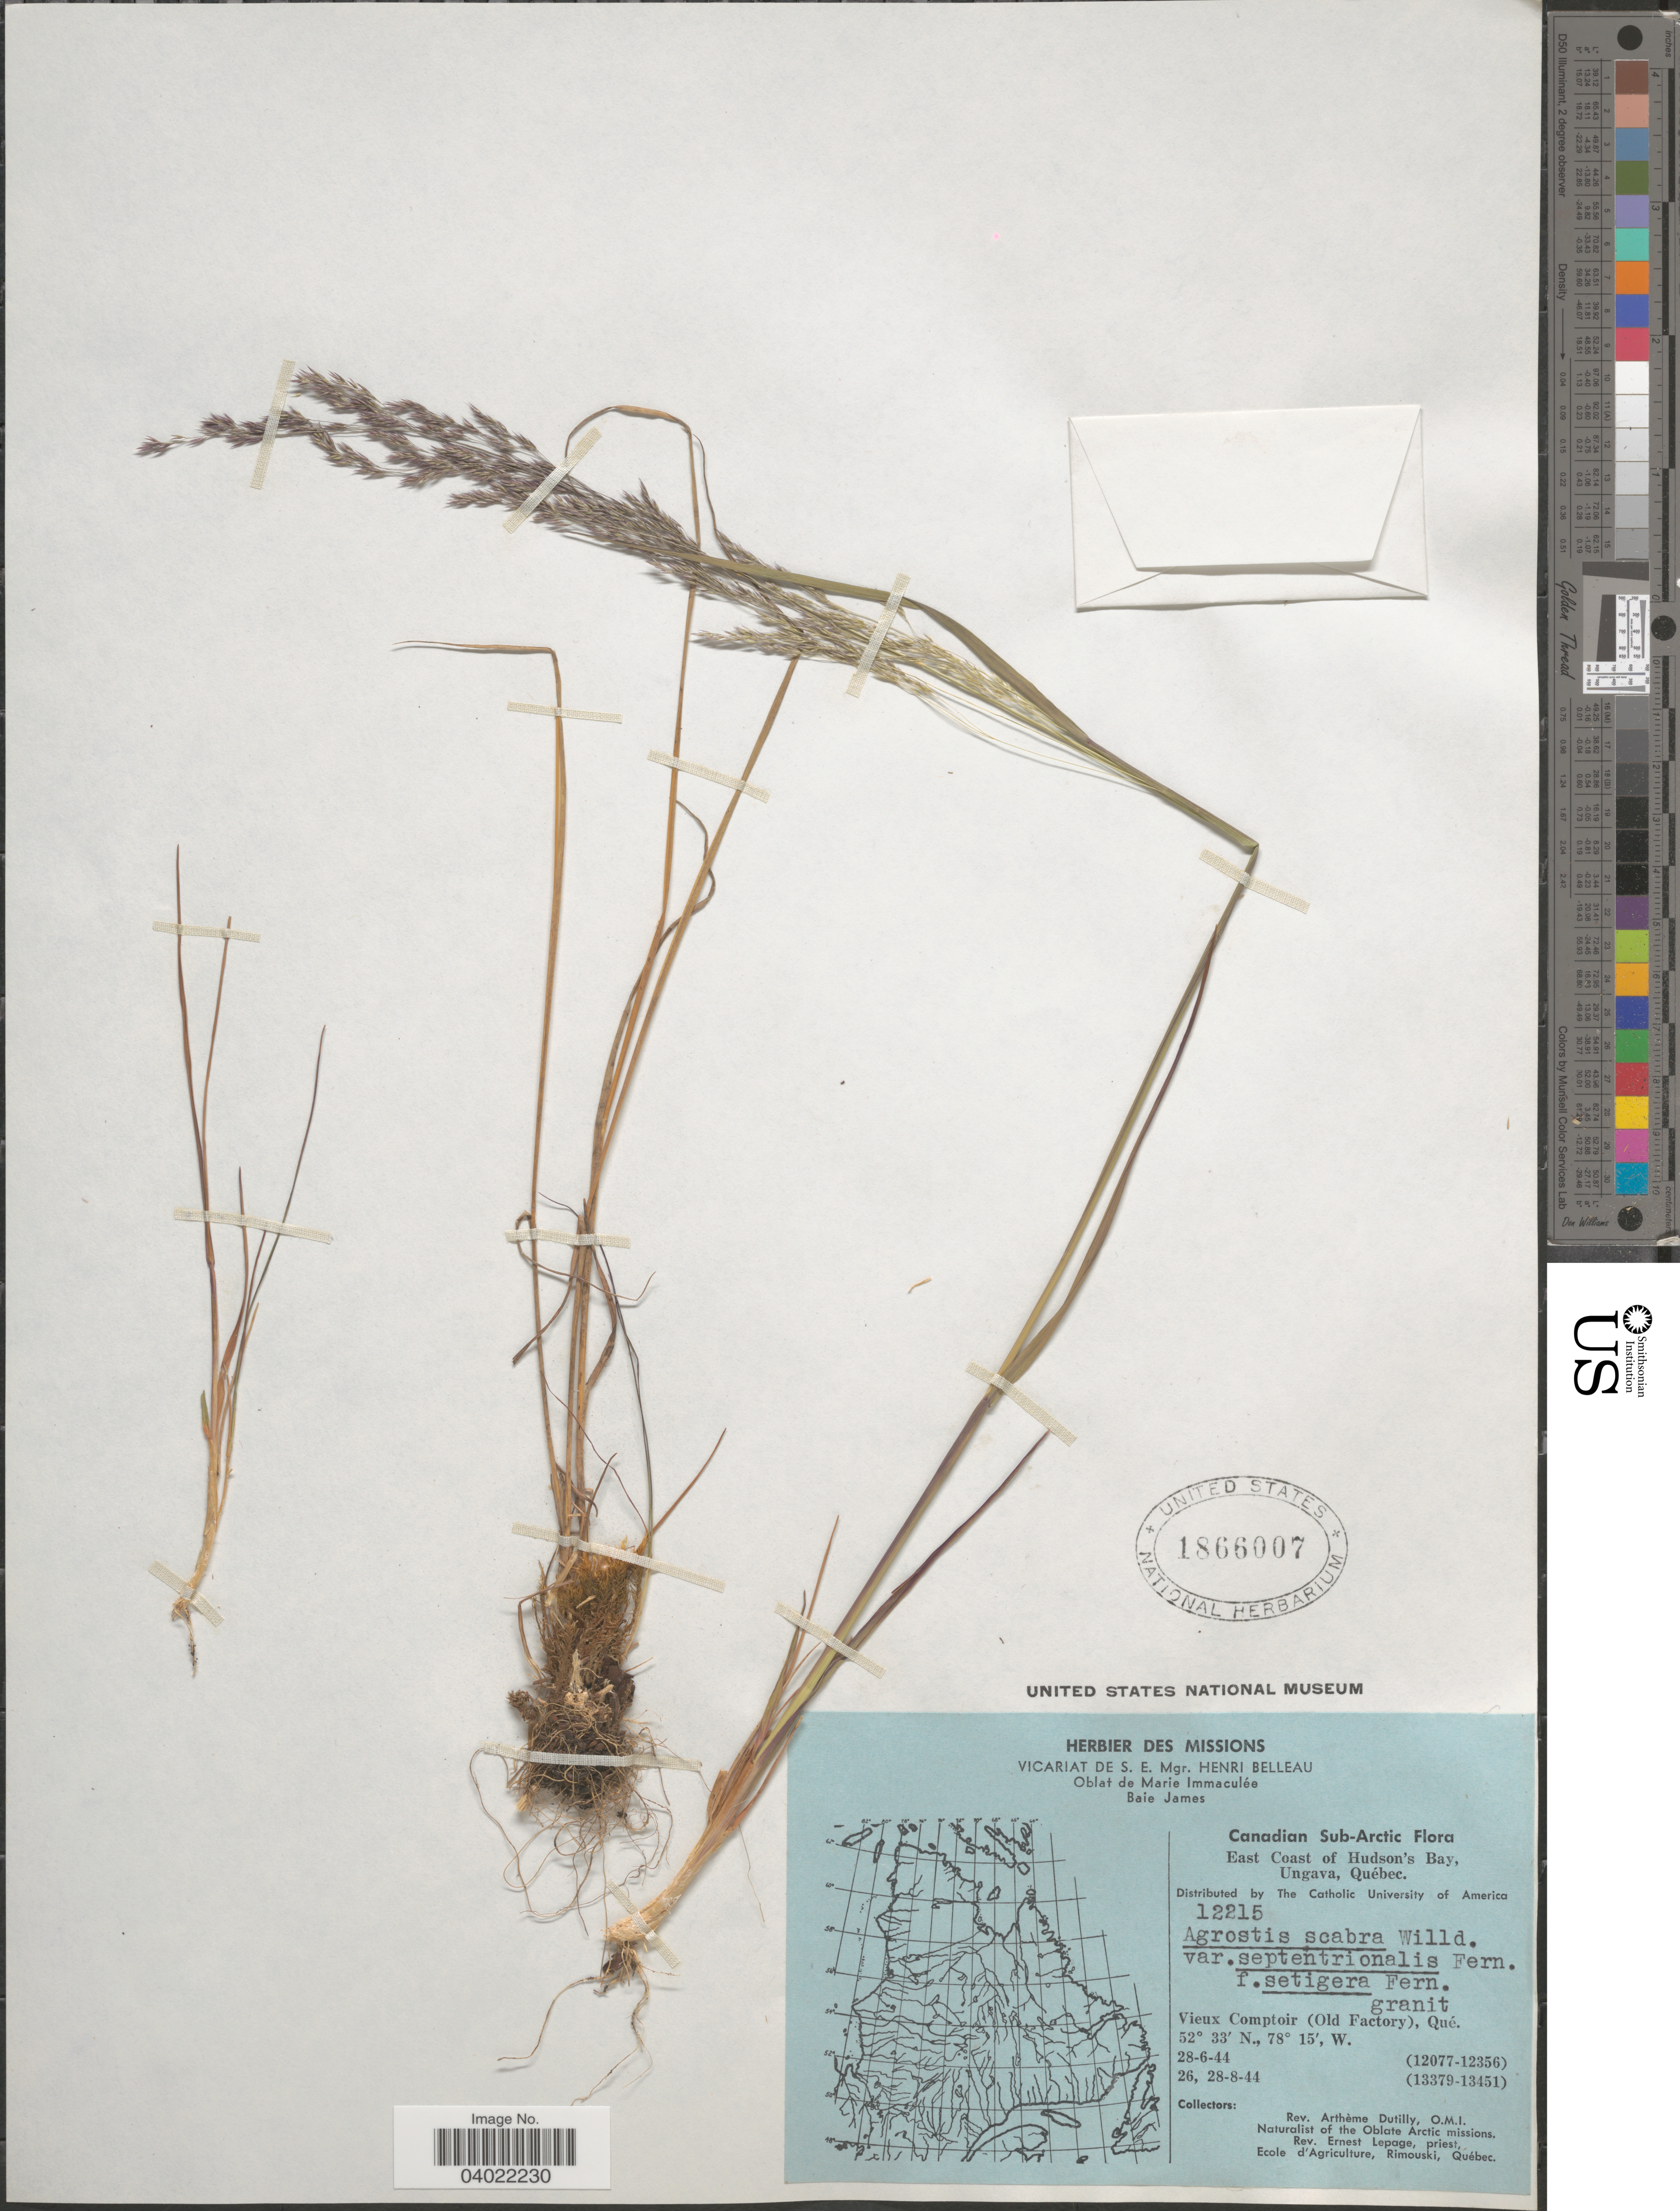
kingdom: Plantae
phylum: Tracheophyta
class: Liliopsida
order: Poales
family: Poaceae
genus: Agrostis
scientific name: Agrostis scabra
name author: Willd.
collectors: A. Dutilly & E. Lepage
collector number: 12215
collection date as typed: Transcribed d/m/y: 28/6/44 to 28/8/44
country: Canada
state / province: Quebec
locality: Canadian Sub-Arctic. East Coast of Hudson's Bay, Ungava. Vieux Comptoir (Old Factory).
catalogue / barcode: US 1866007